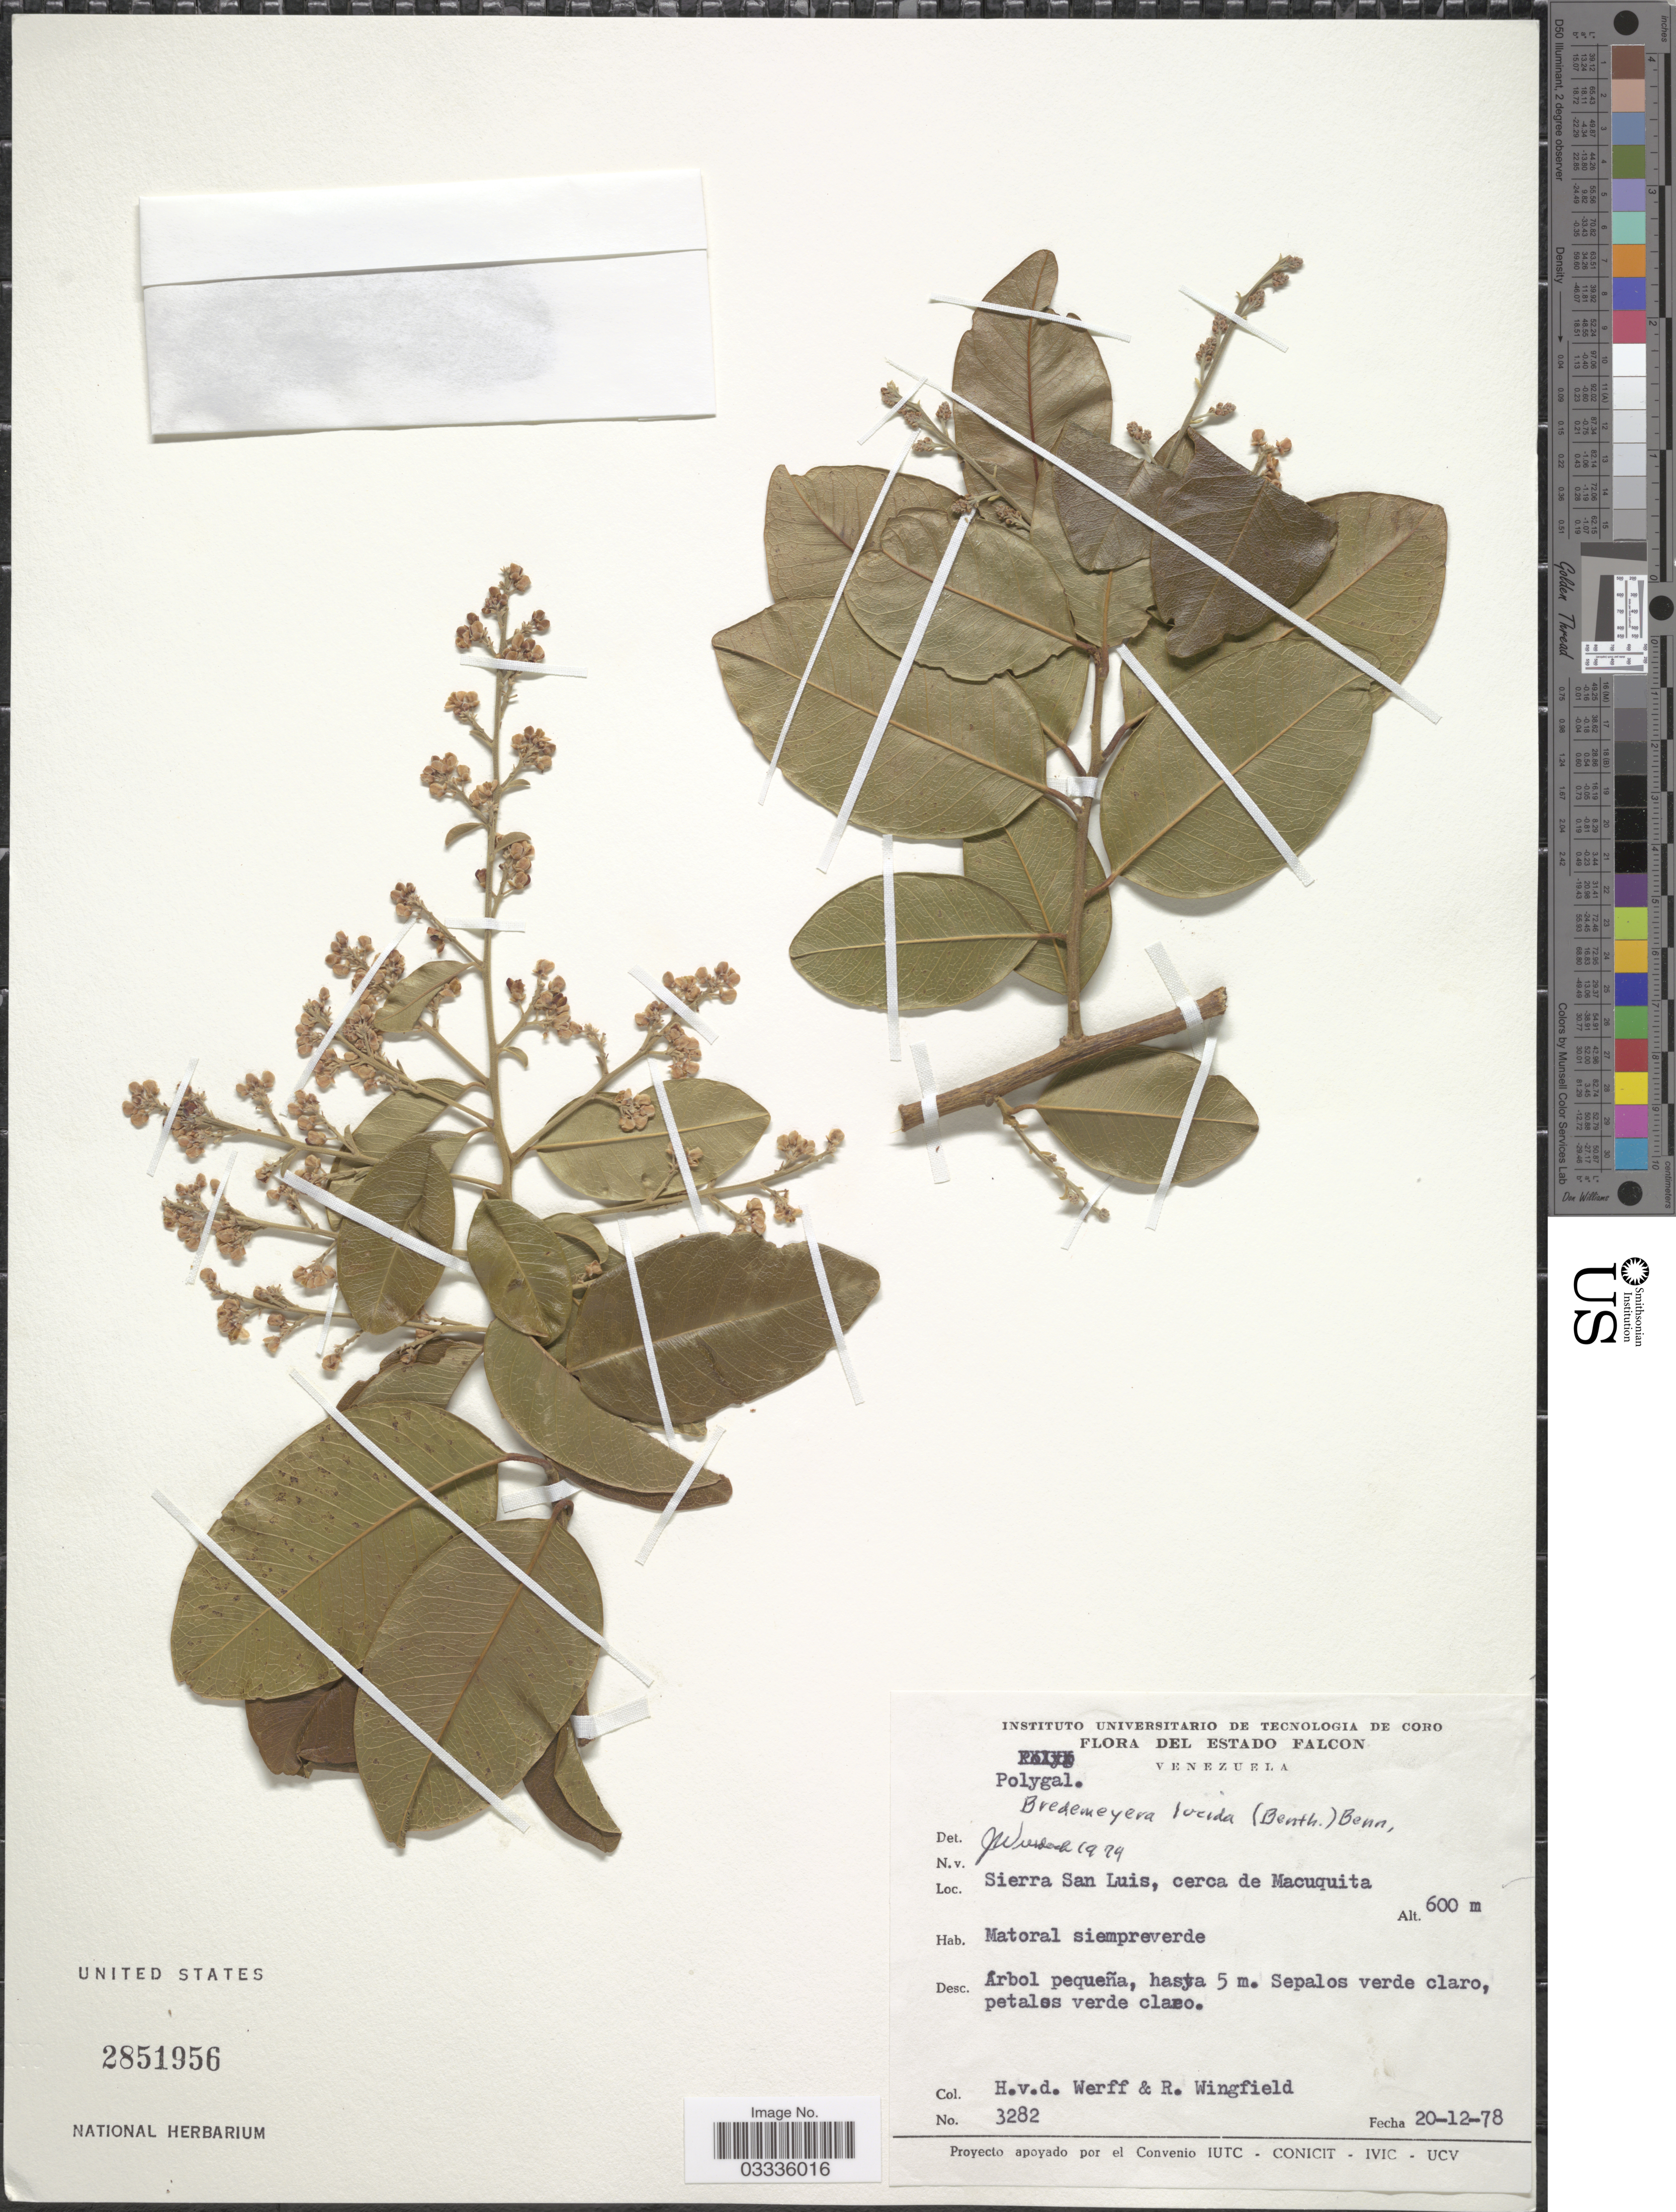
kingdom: Plantae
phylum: Tracheophyta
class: Magnoliopsida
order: Fabales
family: Polygalaceae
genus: Bredemeyera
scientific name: Bredemeyera lucida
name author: (Benth.) Klotzsch ex Hassk.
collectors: H. van der Werff & R. Wingfield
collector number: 3282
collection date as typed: Transcribed d/m/y: 20/12/78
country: Venezuela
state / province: Falcón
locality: Sierra San Luis, cerca de Macuquita.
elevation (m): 600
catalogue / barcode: US 2851956